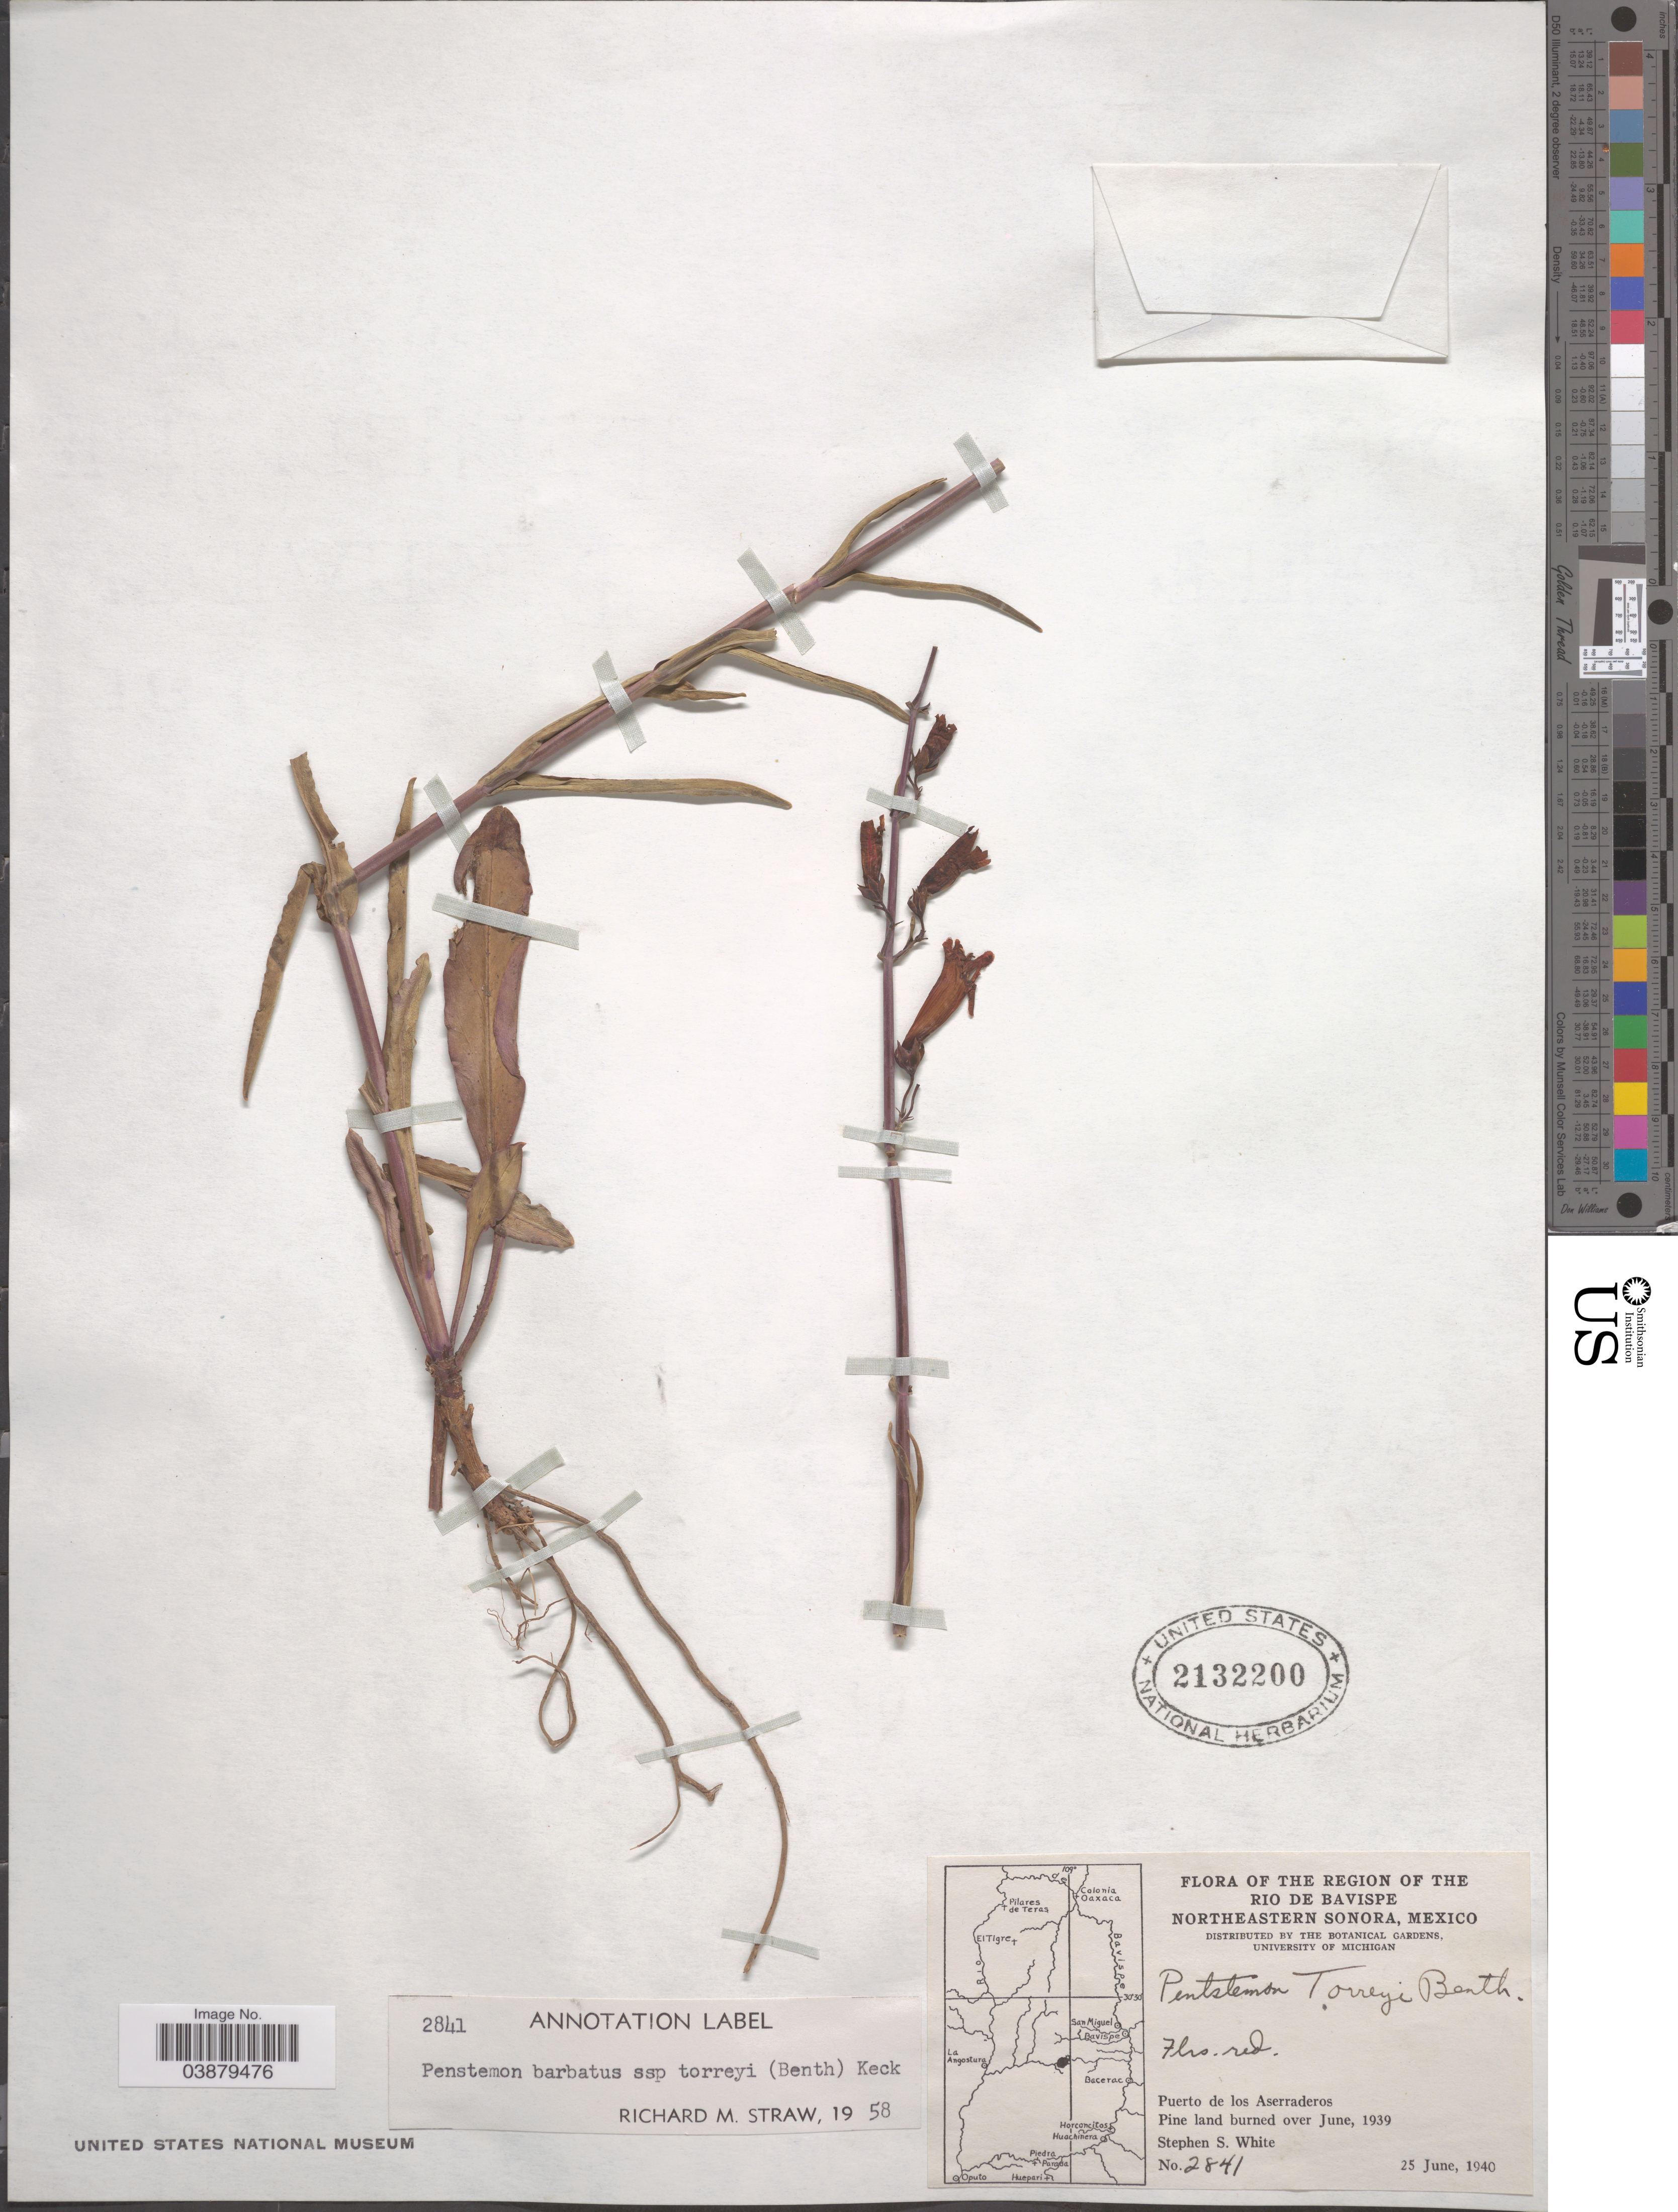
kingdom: Plantae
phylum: Tracheophyta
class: Magnoliopsida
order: Lamiales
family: Plantaginaceae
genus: Penstemon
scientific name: Penstemon barbatus subsp. torreyi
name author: (Benth.) D.D. Keck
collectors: S. S. White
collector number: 2841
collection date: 1940-06-25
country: Mexico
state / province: Sonora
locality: The Region of the Rio de Bavispe. Northeastern Sonora. Puerto de los Aserraderos.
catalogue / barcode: US 2132200